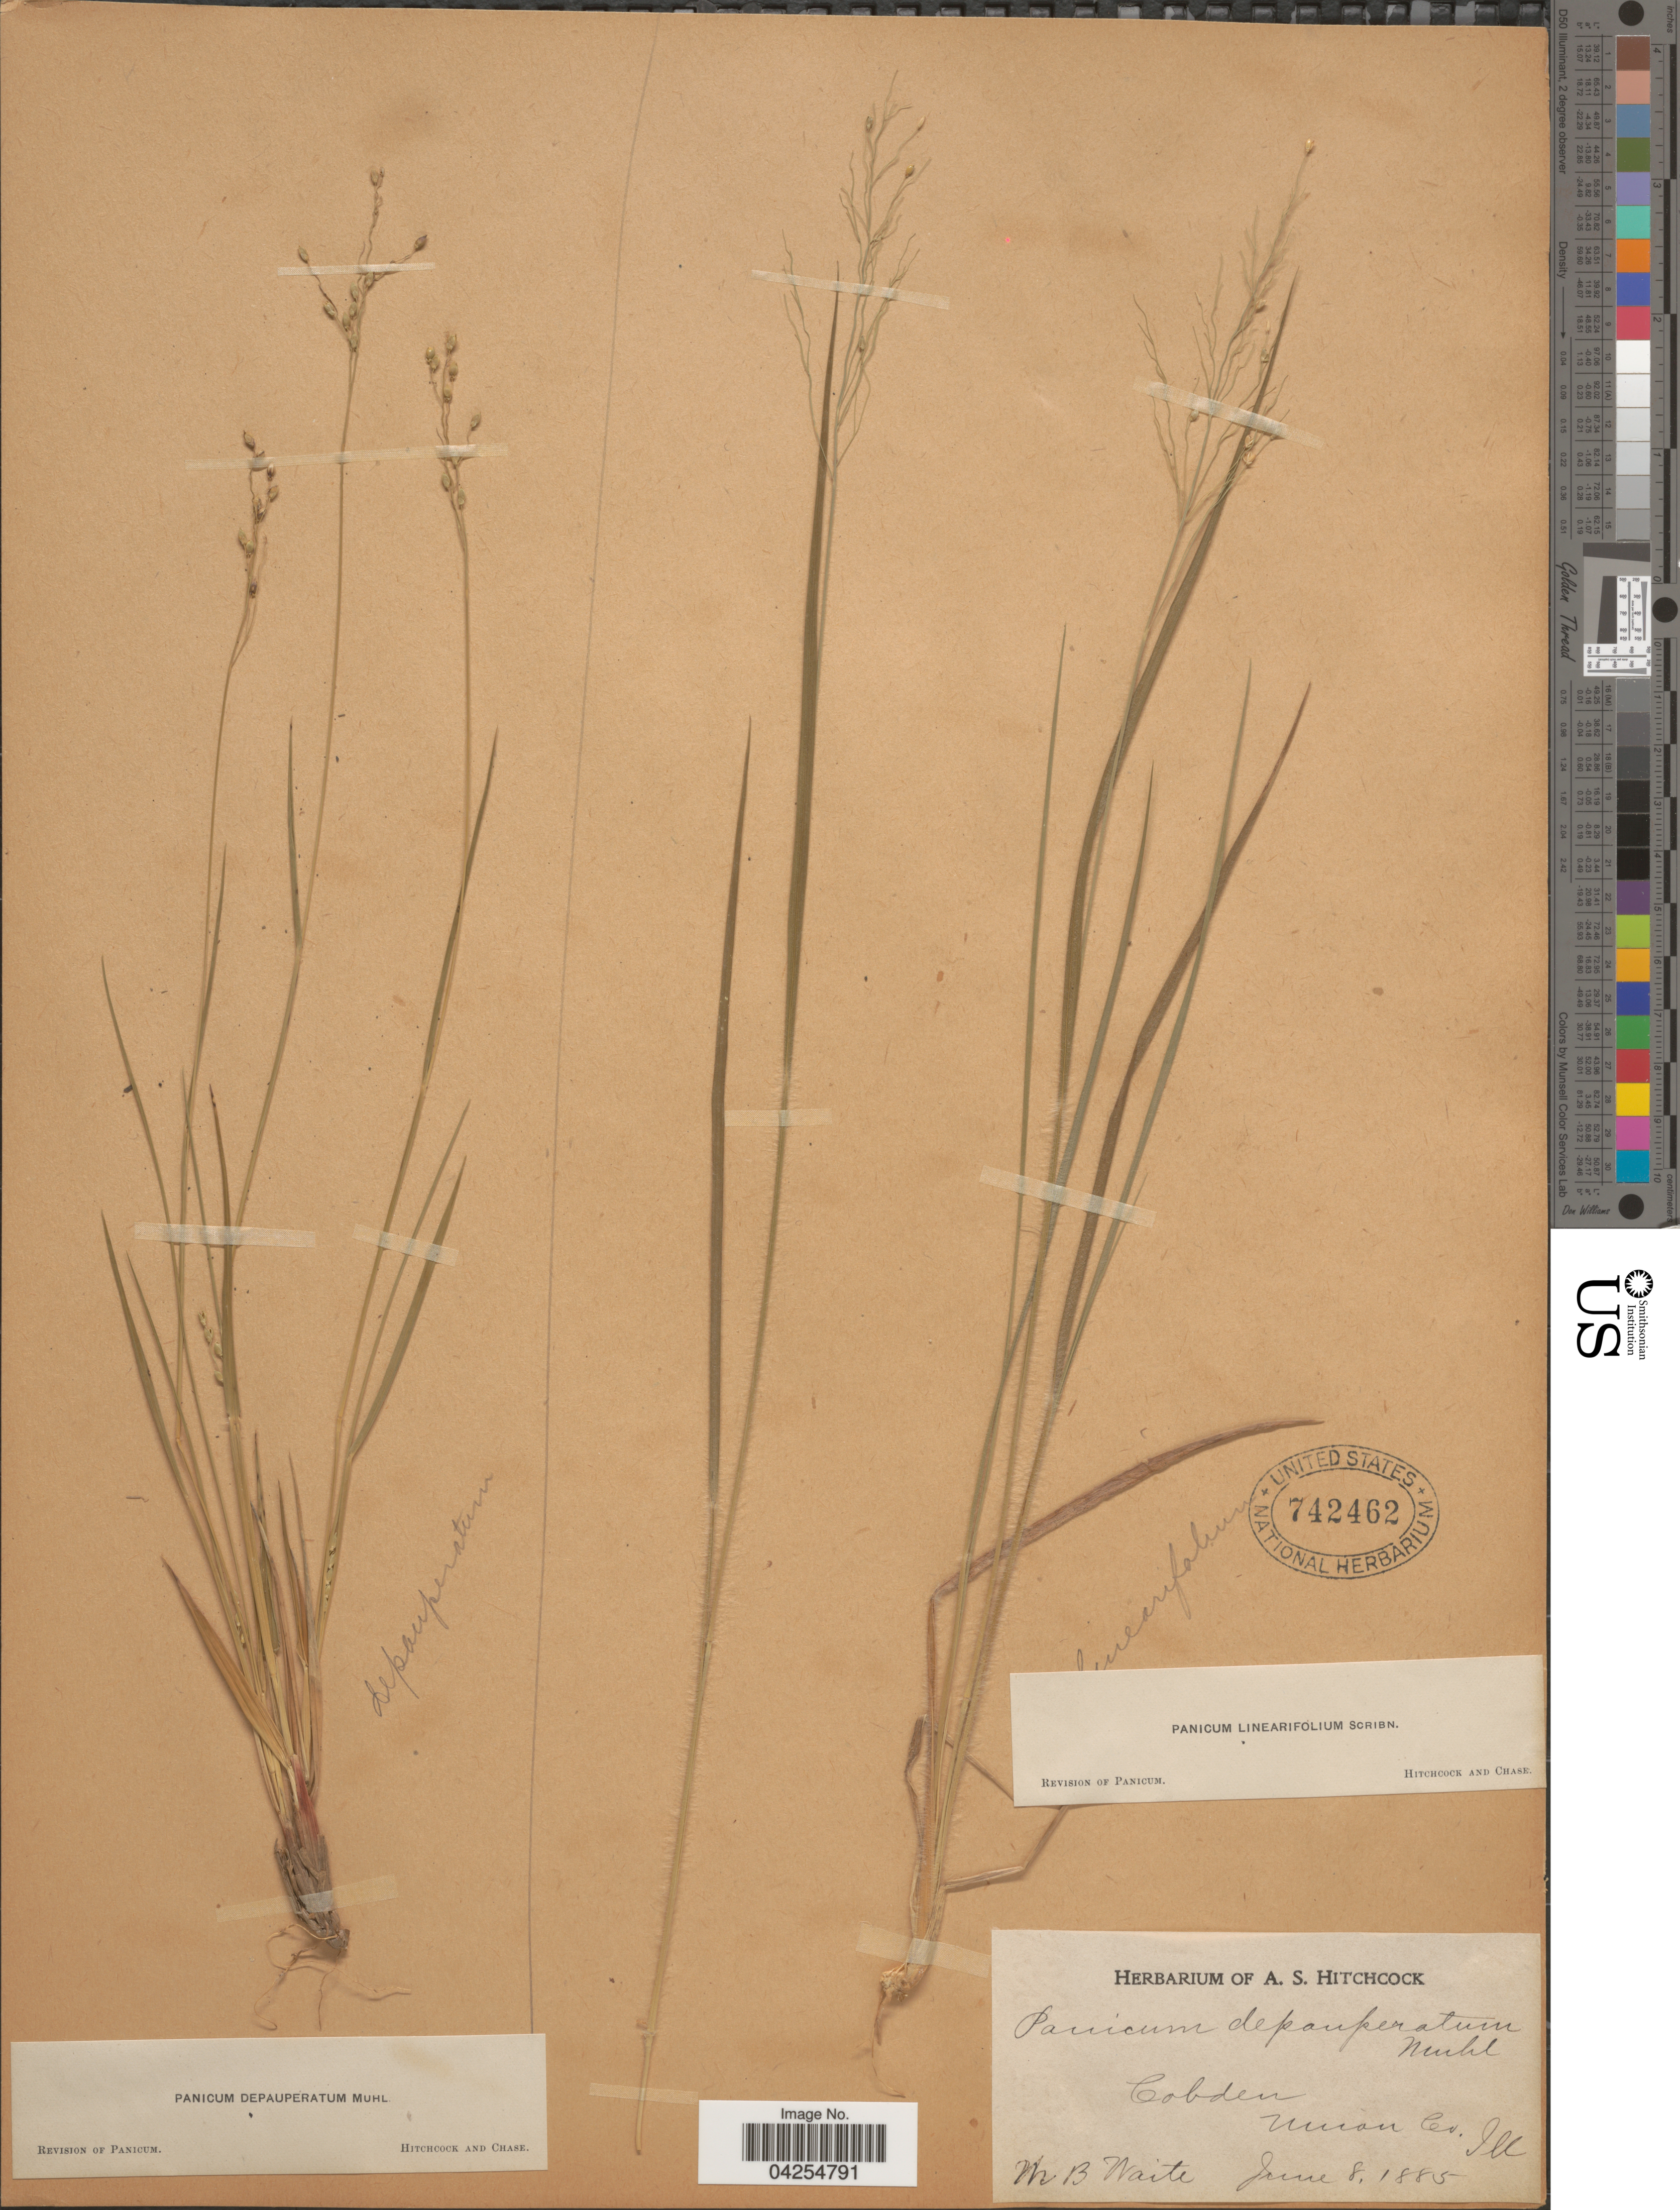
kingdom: Plantae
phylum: Tracheophyta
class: Liliopsida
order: Poales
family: Poaceae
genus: Dichanthelium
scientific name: Dichanthelium depauperatum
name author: (Muhl.) Gould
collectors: M. B. Waite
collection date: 1885-06-08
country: United States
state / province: Illinois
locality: Cobden. Union Co.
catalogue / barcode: US 742462